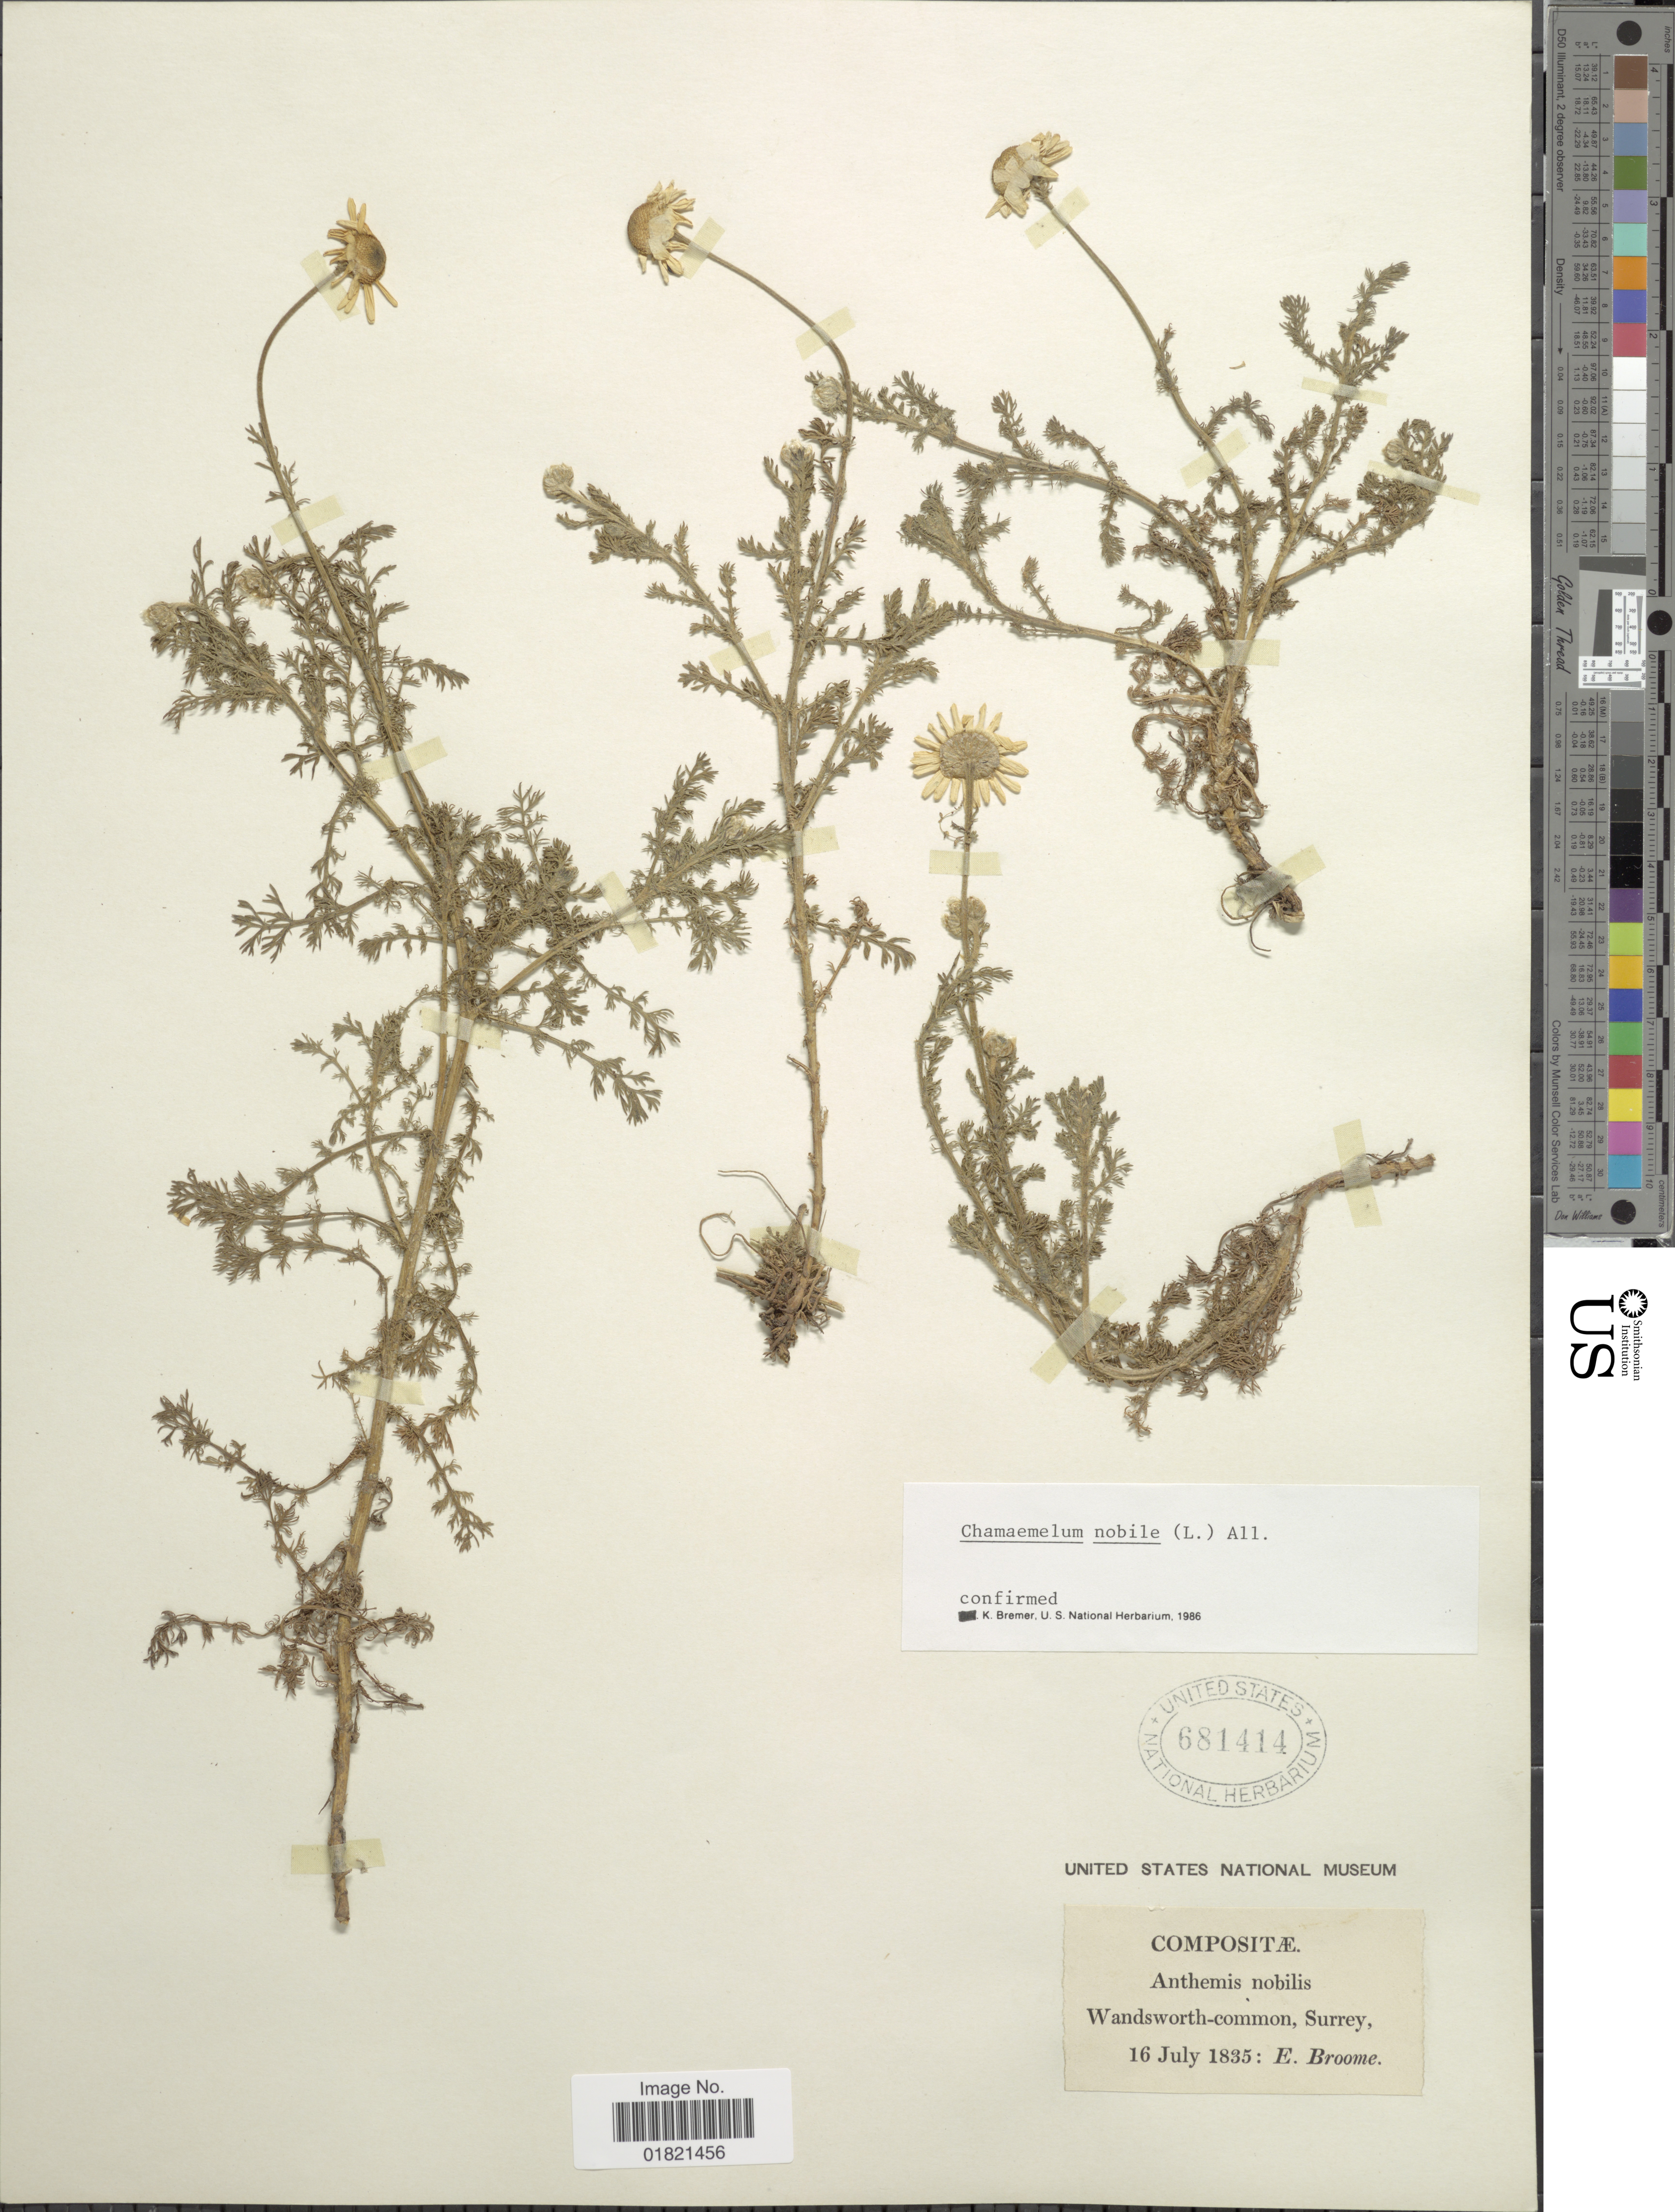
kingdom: Plantae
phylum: Tracheophyta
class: Magnoliopsida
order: Asterales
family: Asteraceae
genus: Chamaemelum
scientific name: Chamaemelum nobile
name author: (L.) All.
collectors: C. Broome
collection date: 1835-07-16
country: United Kingdom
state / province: England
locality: Wandsworth-common, Surrey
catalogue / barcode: US 681414